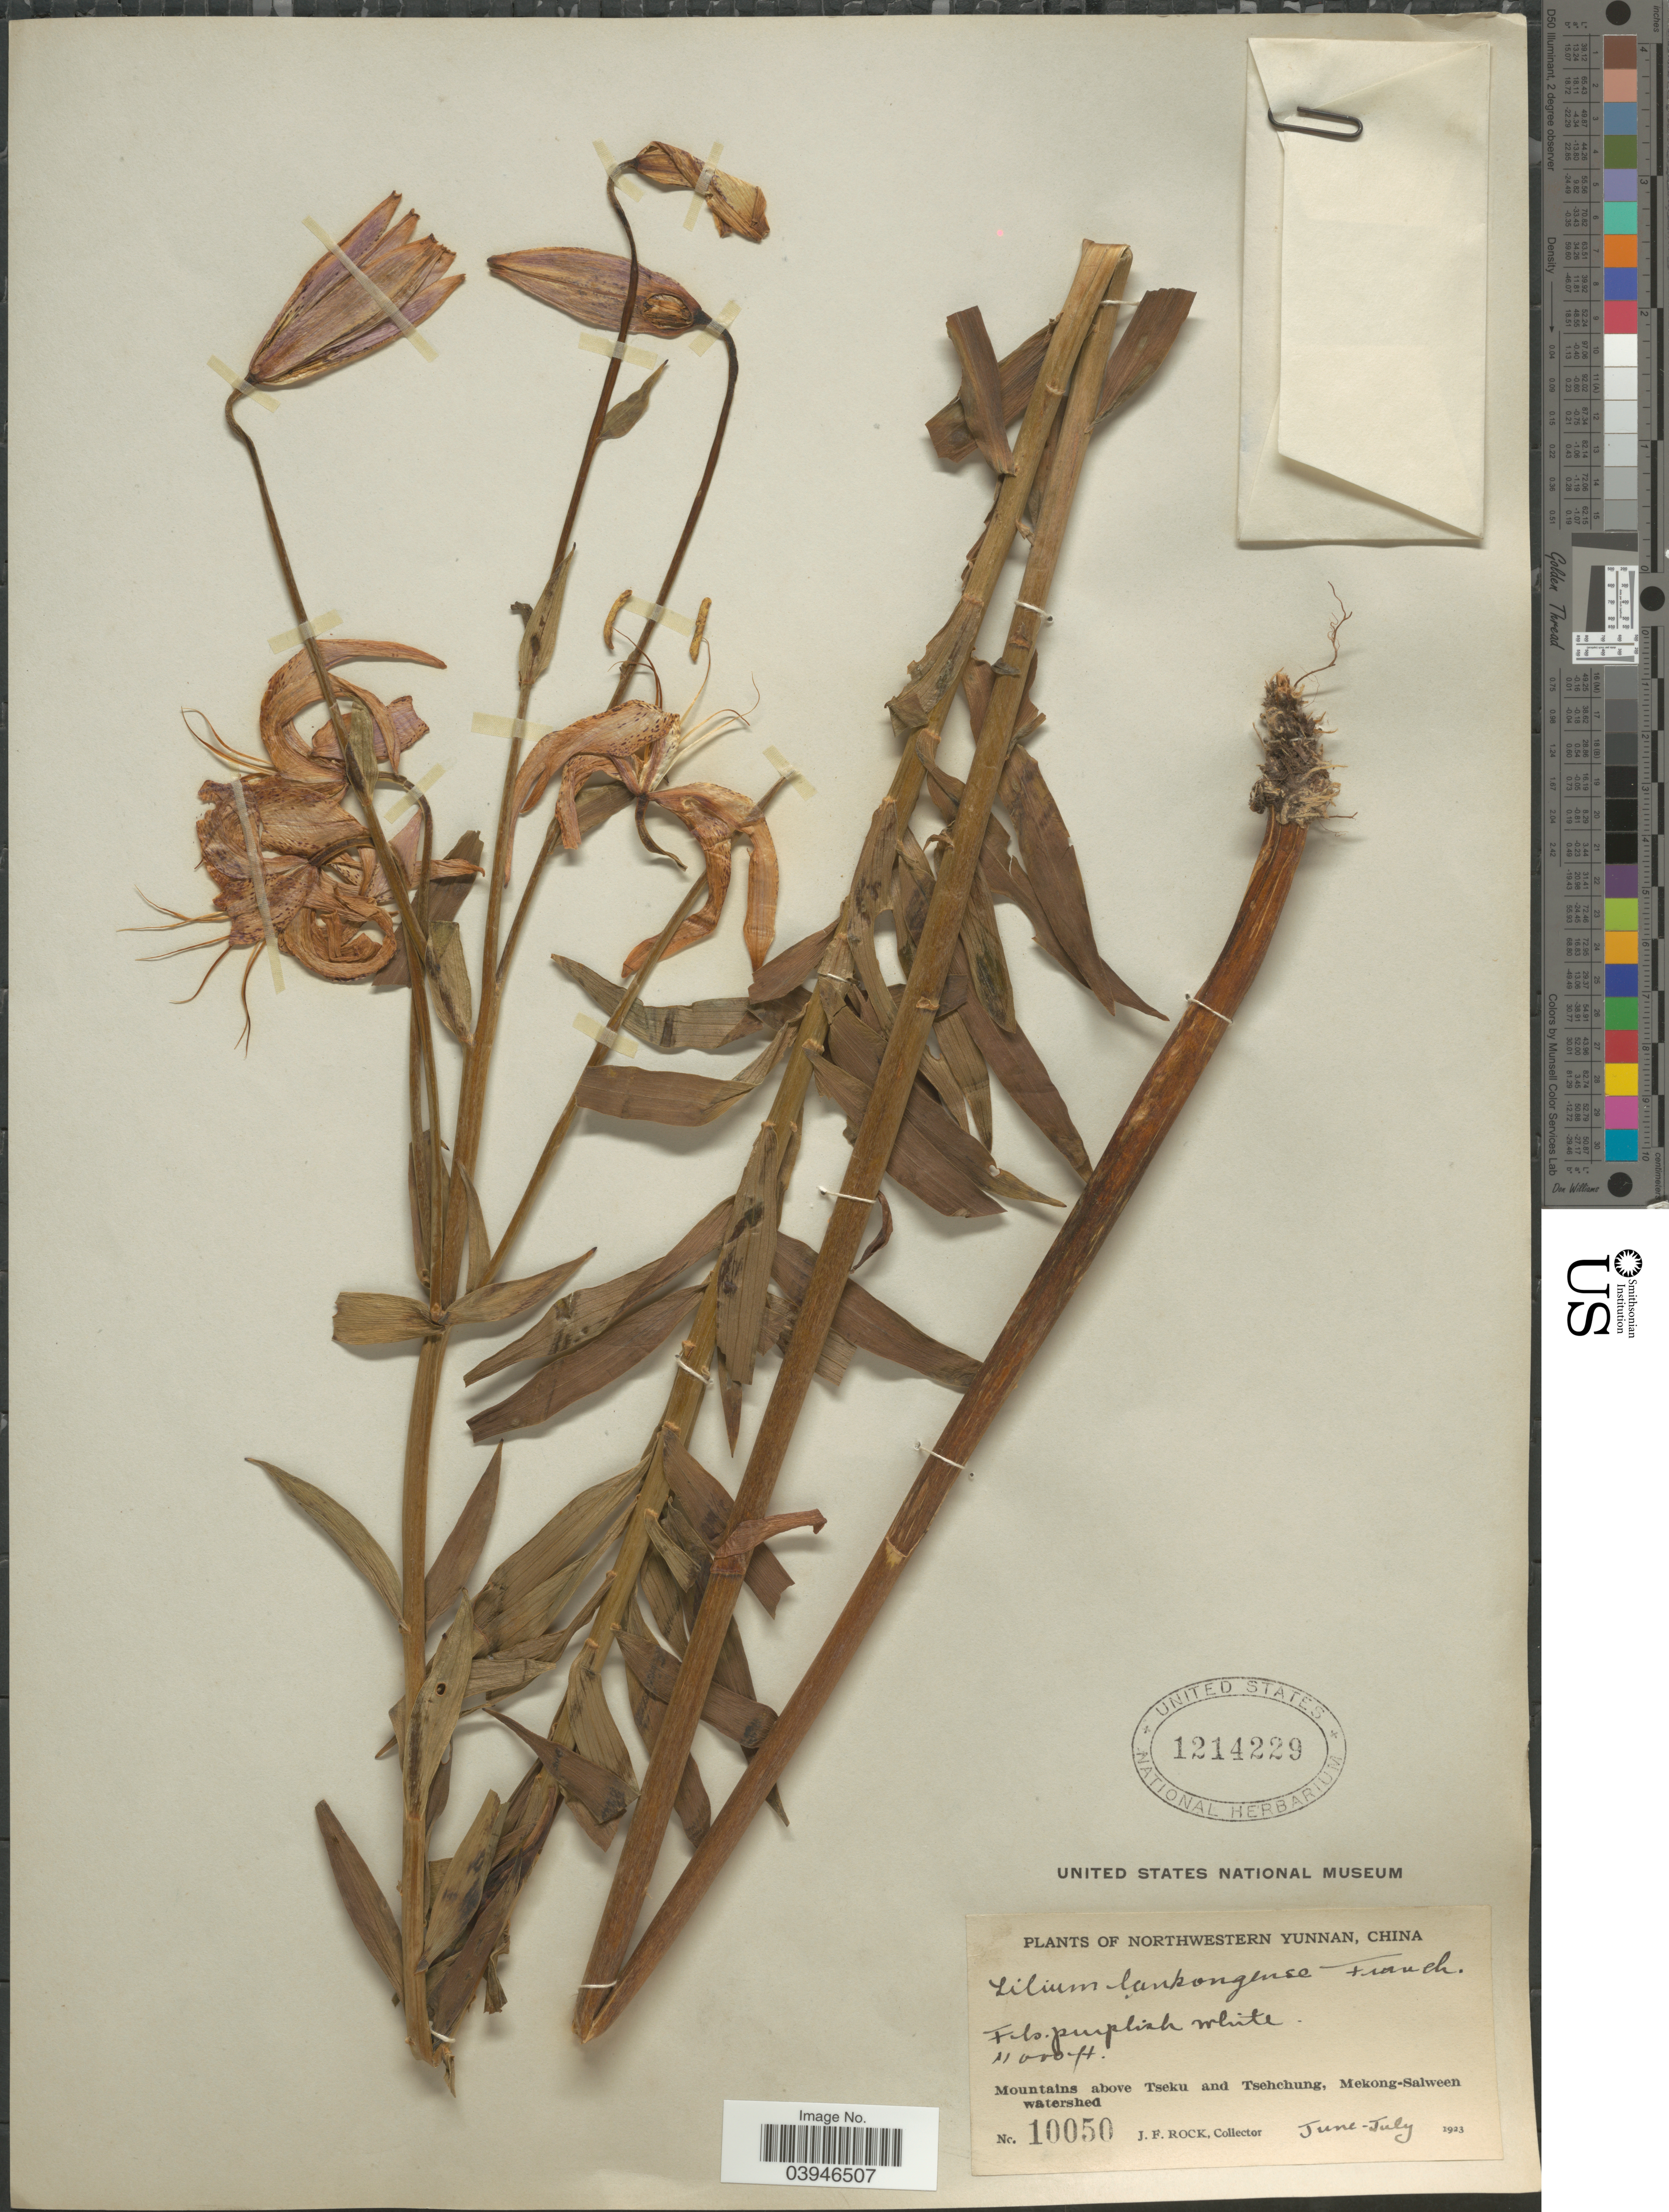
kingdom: Plantae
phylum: Tracheophyta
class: Liliopsida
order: Liliales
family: Liliaceae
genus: Lilium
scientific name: Lilium lankongense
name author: Franch.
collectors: J. Rock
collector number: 10050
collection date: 1923-06/1923-07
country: China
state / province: Yunnan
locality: Northwestern Yunnan. Mountains above Tseku and Tsehchung, Mekong-Salween watershed.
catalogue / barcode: US 1214229